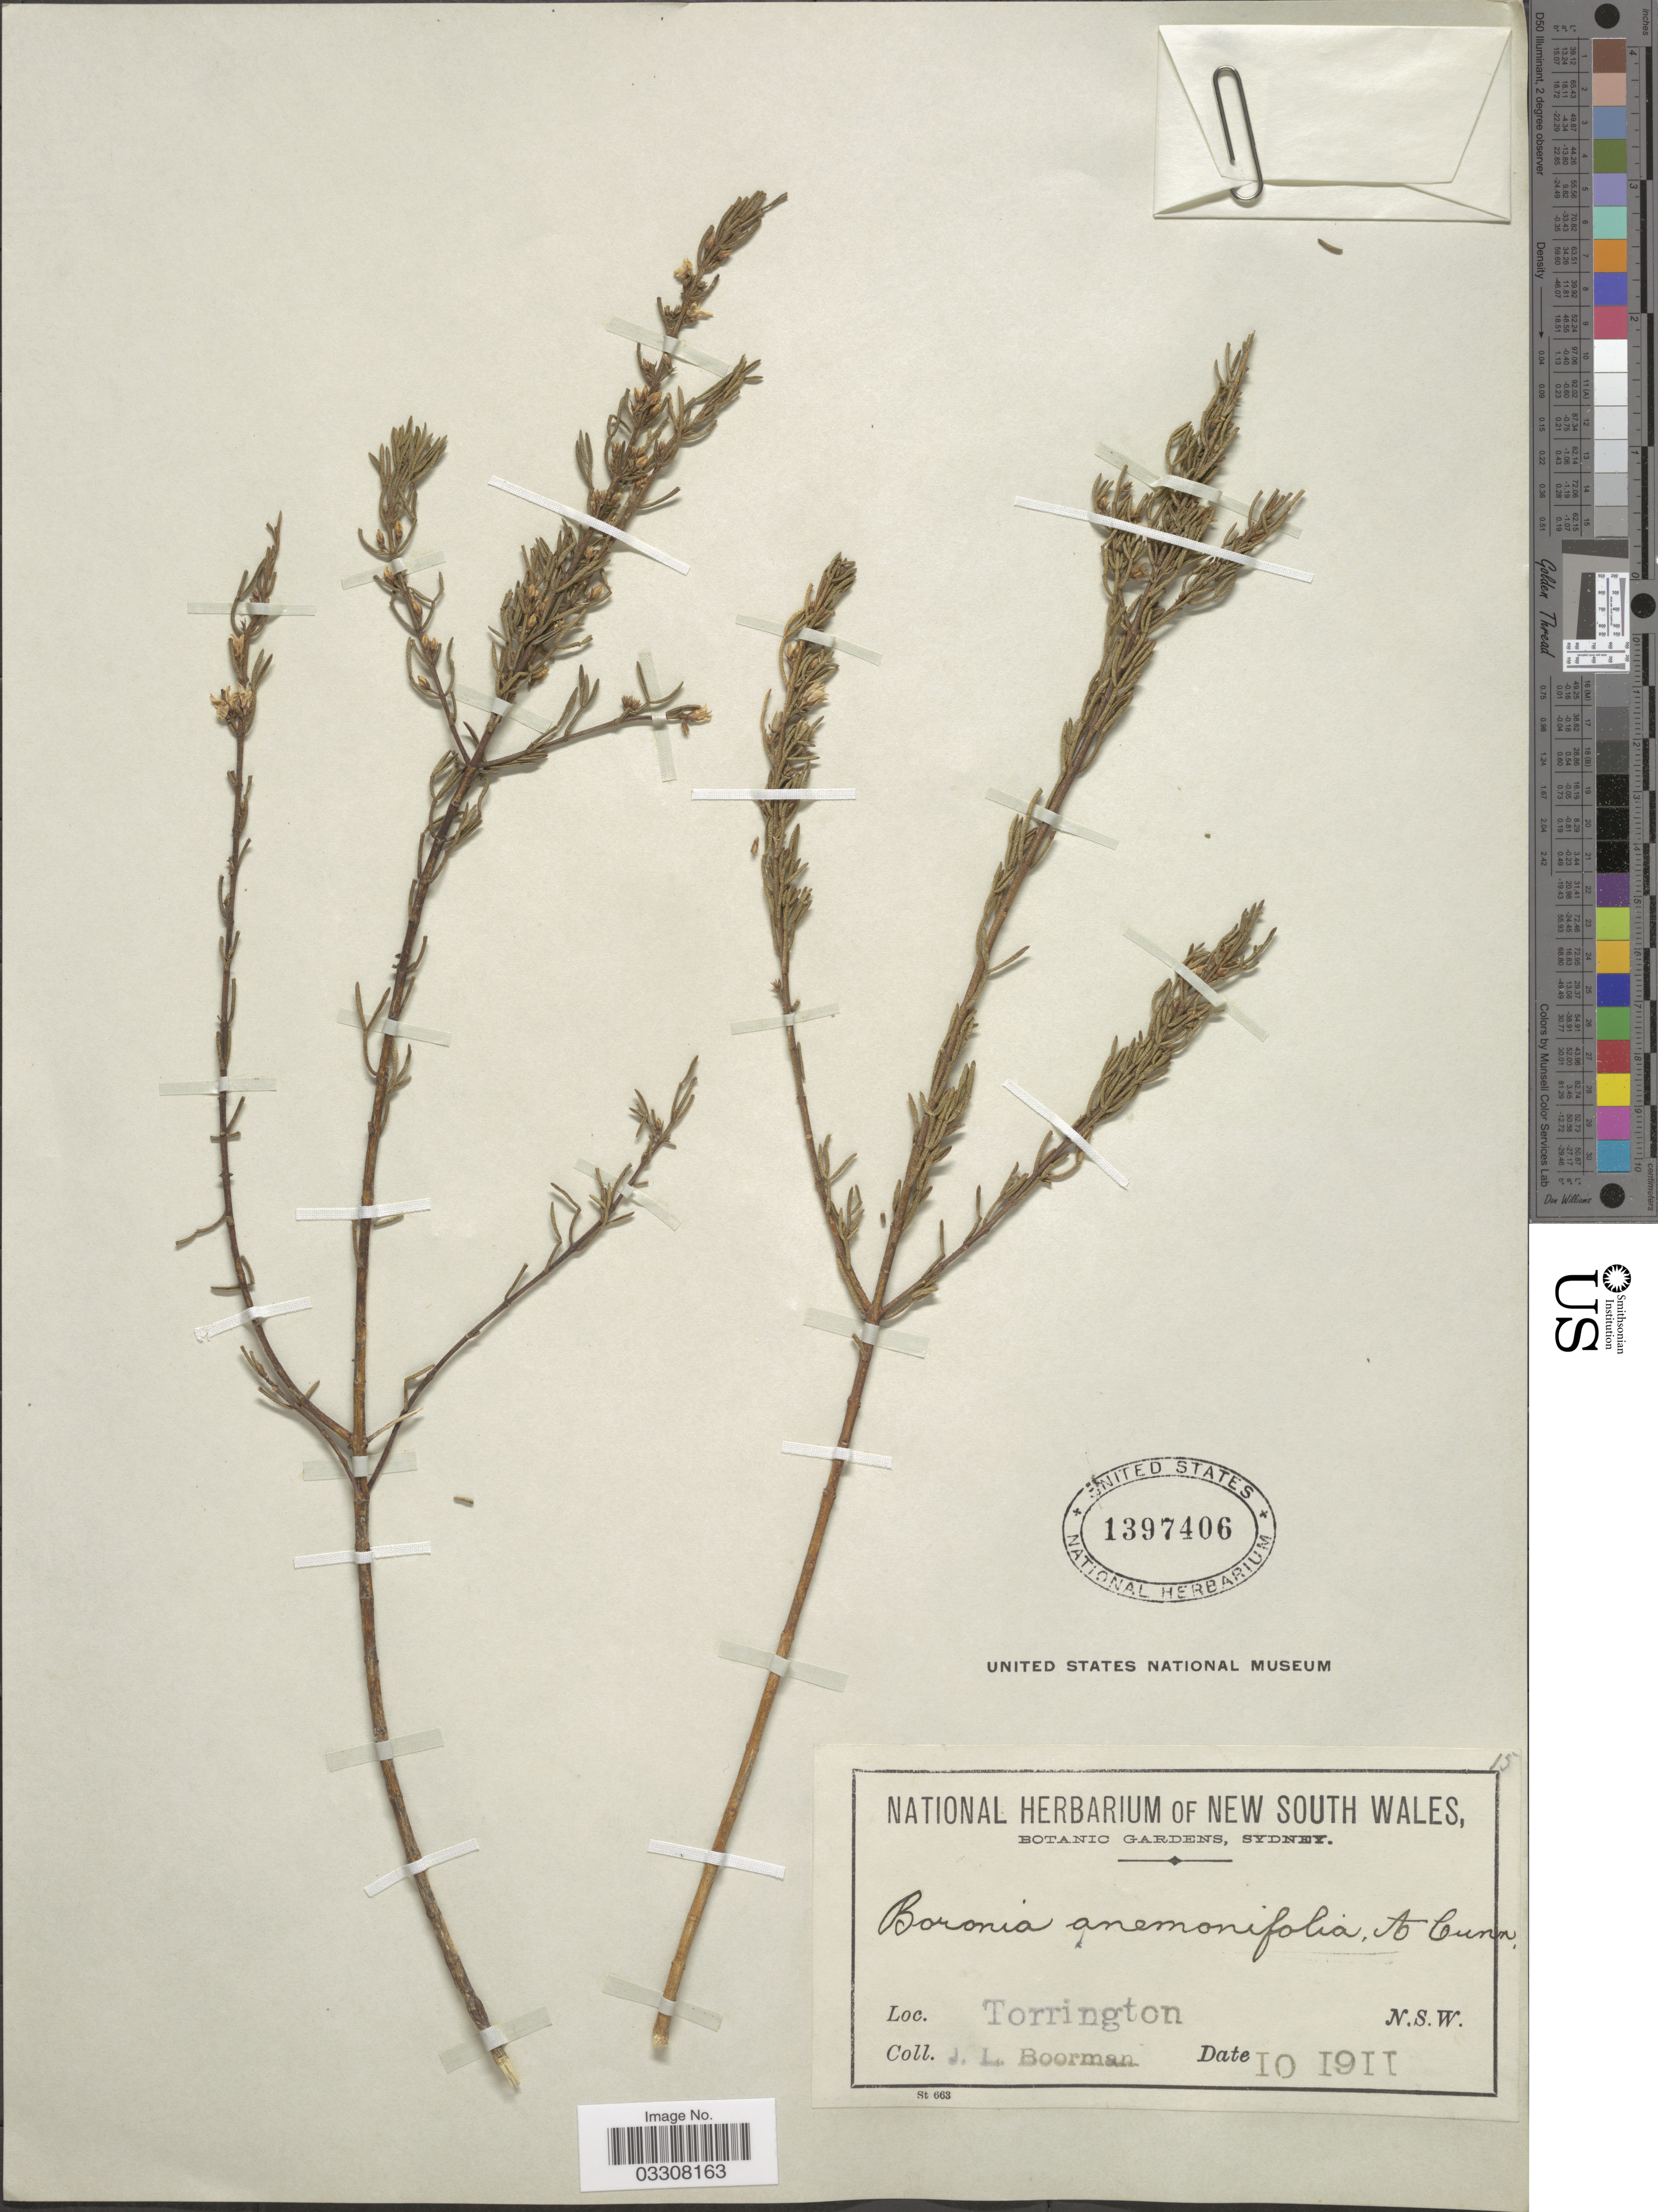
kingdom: Plantae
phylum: Tracheophyta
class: Magnoliopsida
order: Sapindales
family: Rutaceae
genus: Cyanothamnus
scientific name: Cyanothamnus inflexus subsp. torringtonensis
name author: (Duretto) Duretto & Heslewood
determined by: Strong, Mark T., (BOT), Smithsonian Institution - National Museum of Natural History (UNITED STATES)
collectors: J. Boorman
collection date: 1911-10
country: Australia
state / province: New South Wales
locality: Torrington. N.S.W.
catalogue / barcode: US 1397406